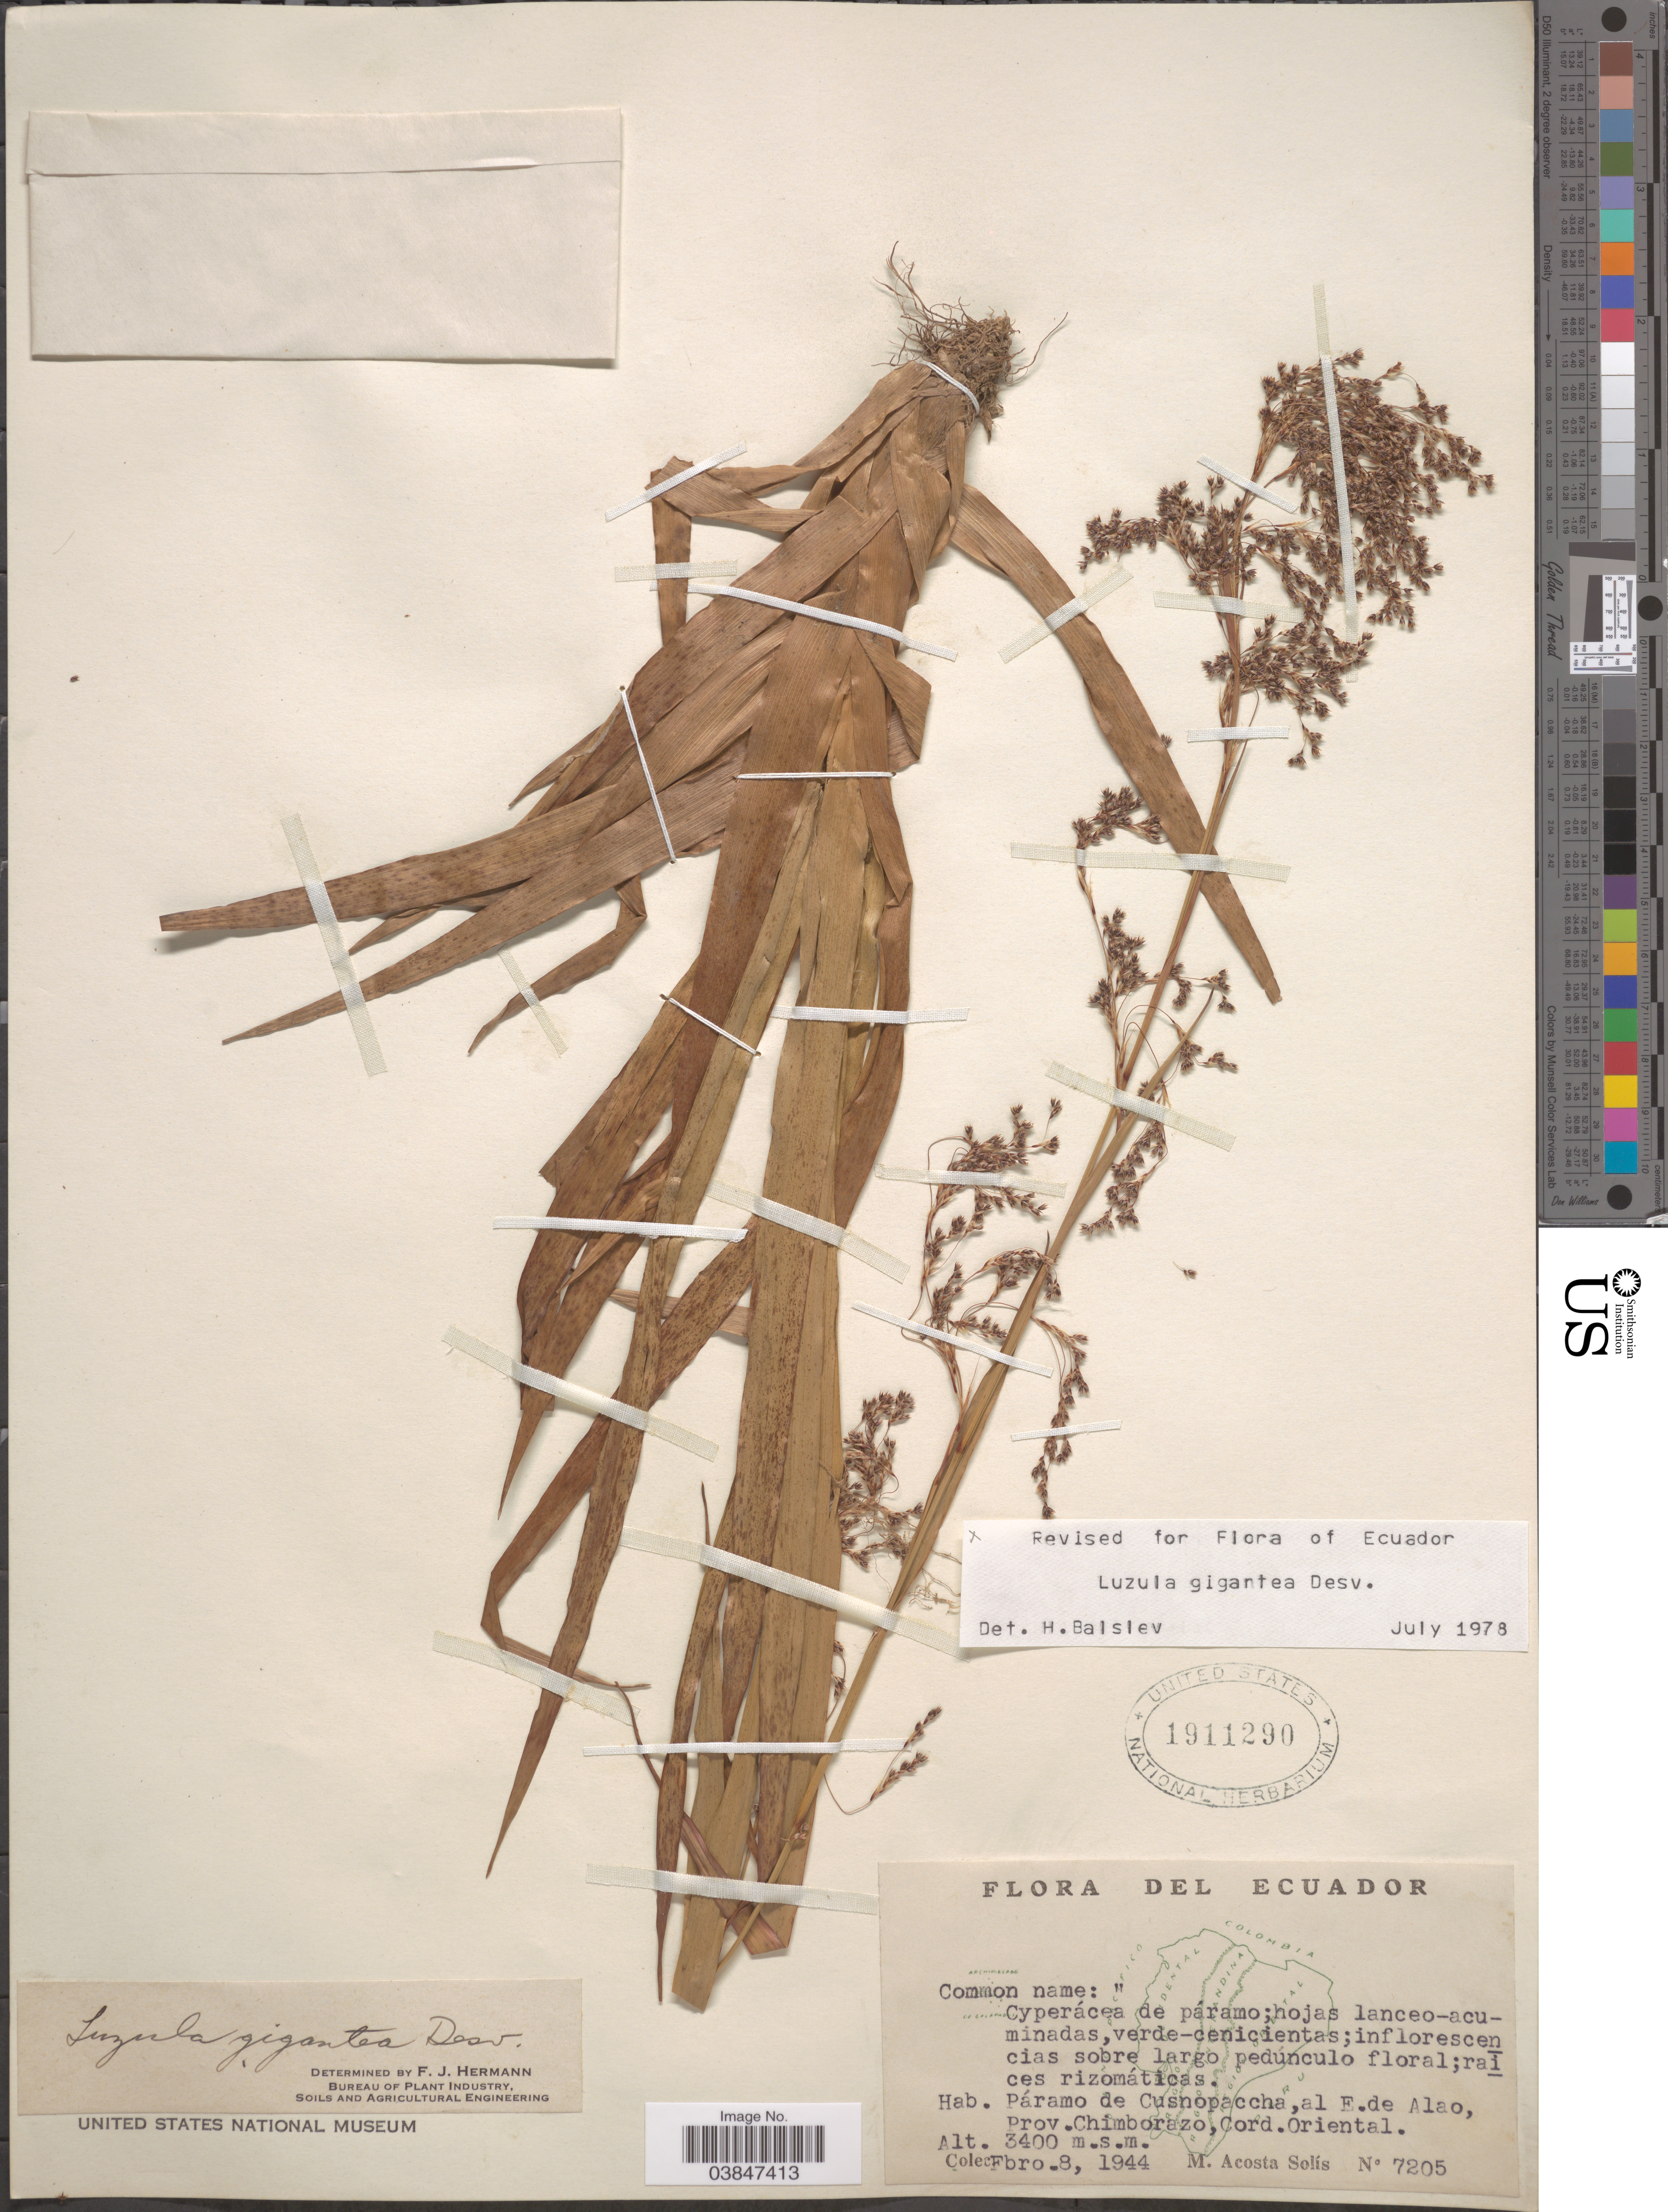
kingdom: Plantae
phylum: Tracheophyta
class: Liliopsida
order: Poales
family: Juncaceae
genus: Luzula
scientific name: Luzula gigantea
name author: Desv.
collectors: M. Acosta Solis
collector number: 7205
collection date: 1944-02-08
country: Ecuador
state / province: Chimborazo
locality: Páramo de Cusnopaccha, al E. de Alao, Cord. Oriental.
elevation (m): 3400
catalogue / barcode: US 1911290